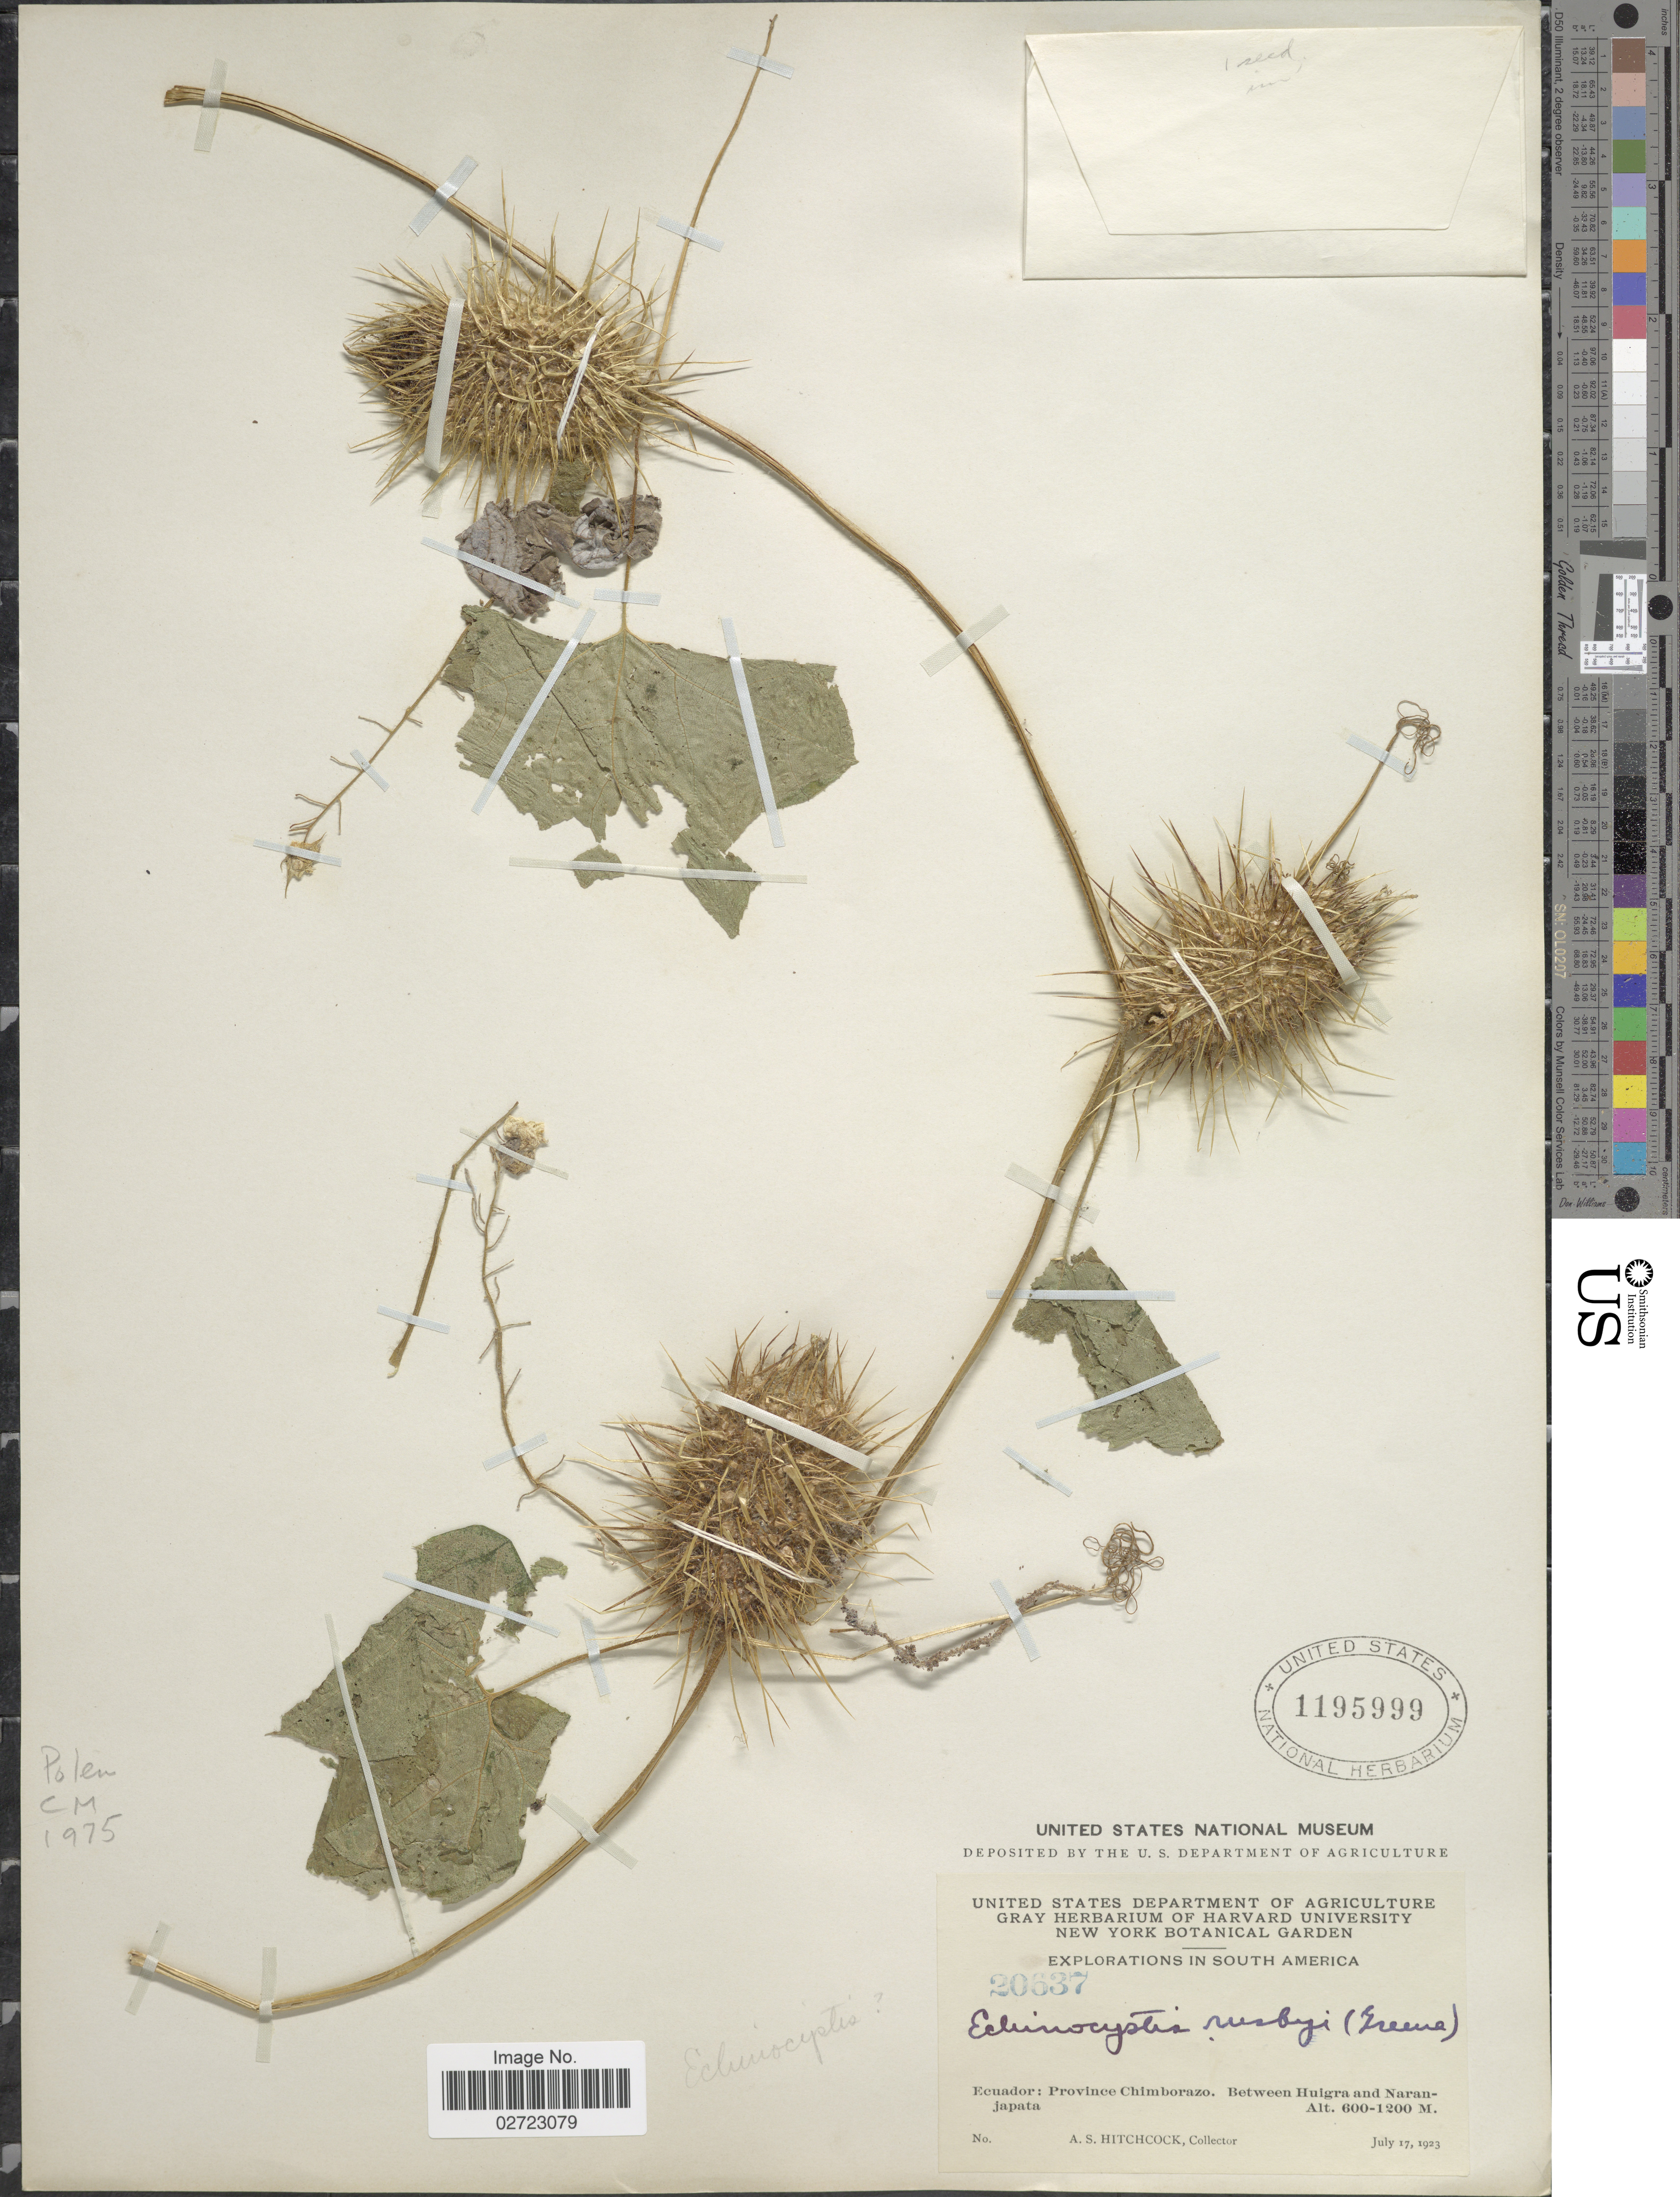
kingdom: Plantae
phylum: Tracheophyta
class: Magnoliopsida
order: Cucurbitales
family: Cucurbitaceae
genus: Echinopepon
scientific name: Echinopepon racemosus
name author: (Steud.) C. Jeffrey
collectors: A. S. Hitchcock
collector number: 20637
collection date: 1923-07-17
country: Ecuador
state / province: Chimborazo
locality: Between Huigra and Naranjapata.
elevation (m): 600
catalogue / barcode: US 1195999